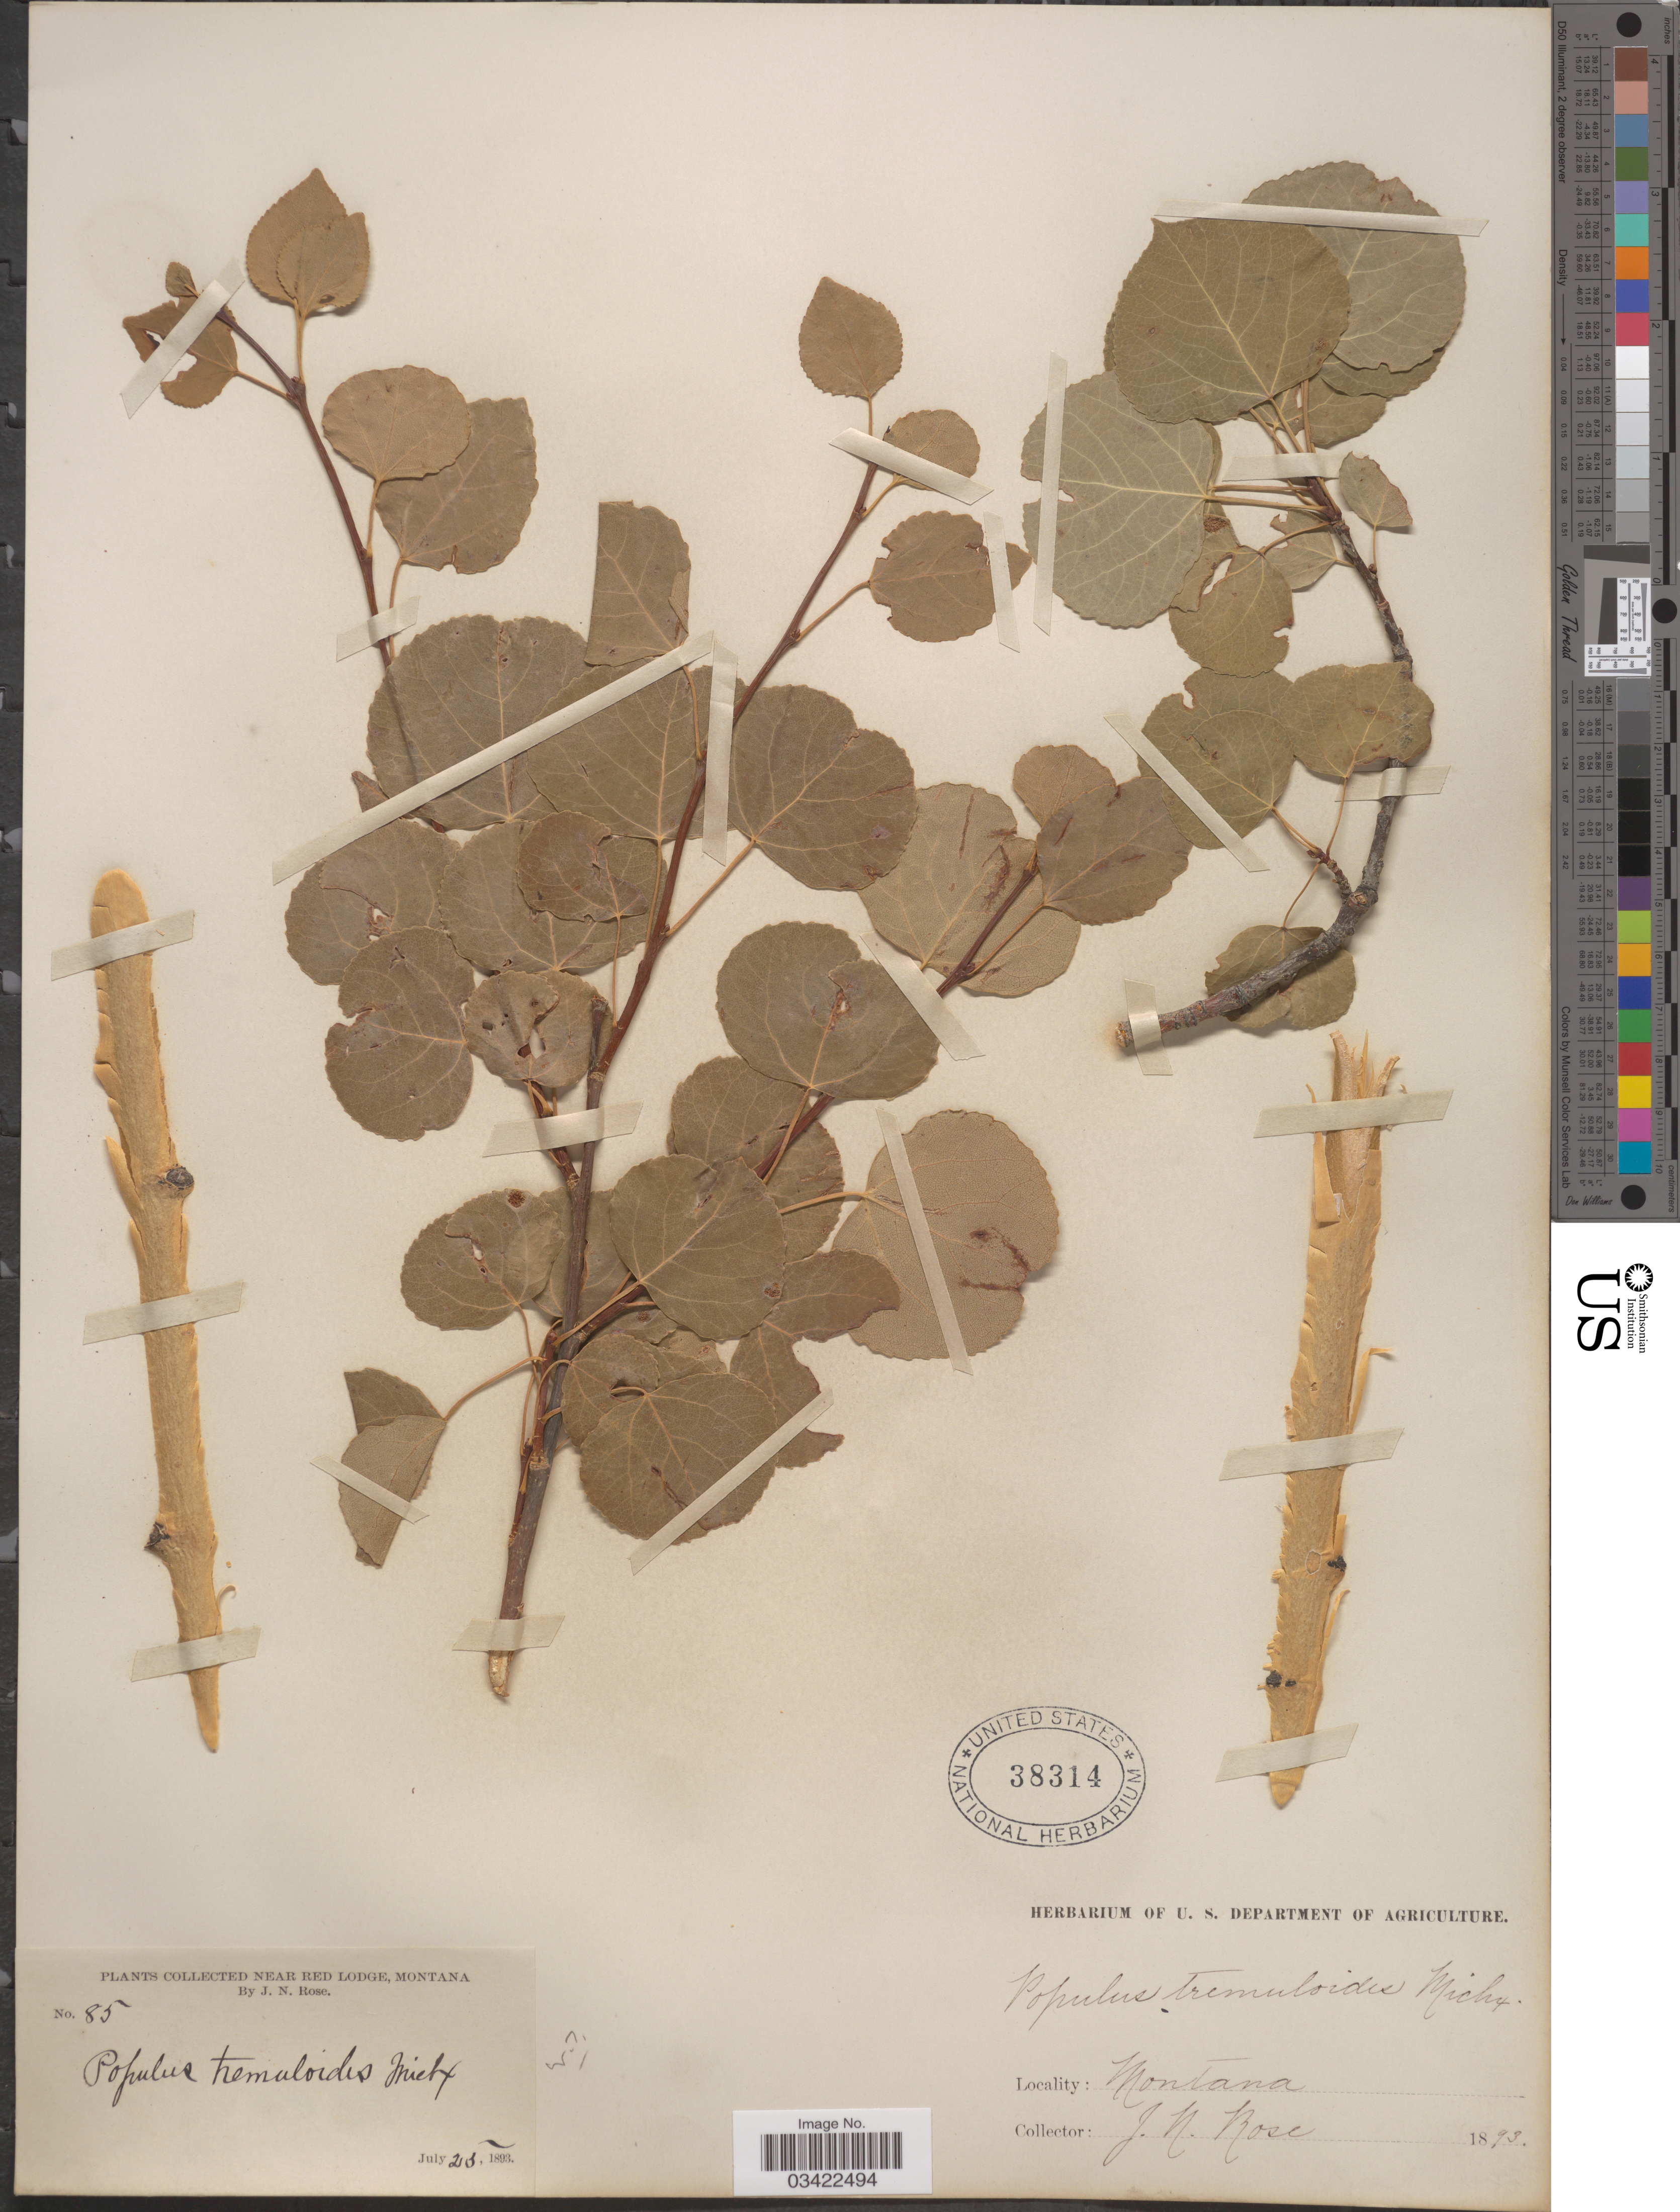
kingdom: Plantae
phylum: Tracheophyta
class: Magnoliopsida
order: Malpighiales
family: Salicaceae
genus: Populus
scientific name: Populus tremuloides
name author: Michx.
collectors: J. N. Rose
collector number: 85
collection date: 1893-07-25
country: United States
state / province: Montana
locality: Near Red Lodge.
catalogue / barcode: US 38314